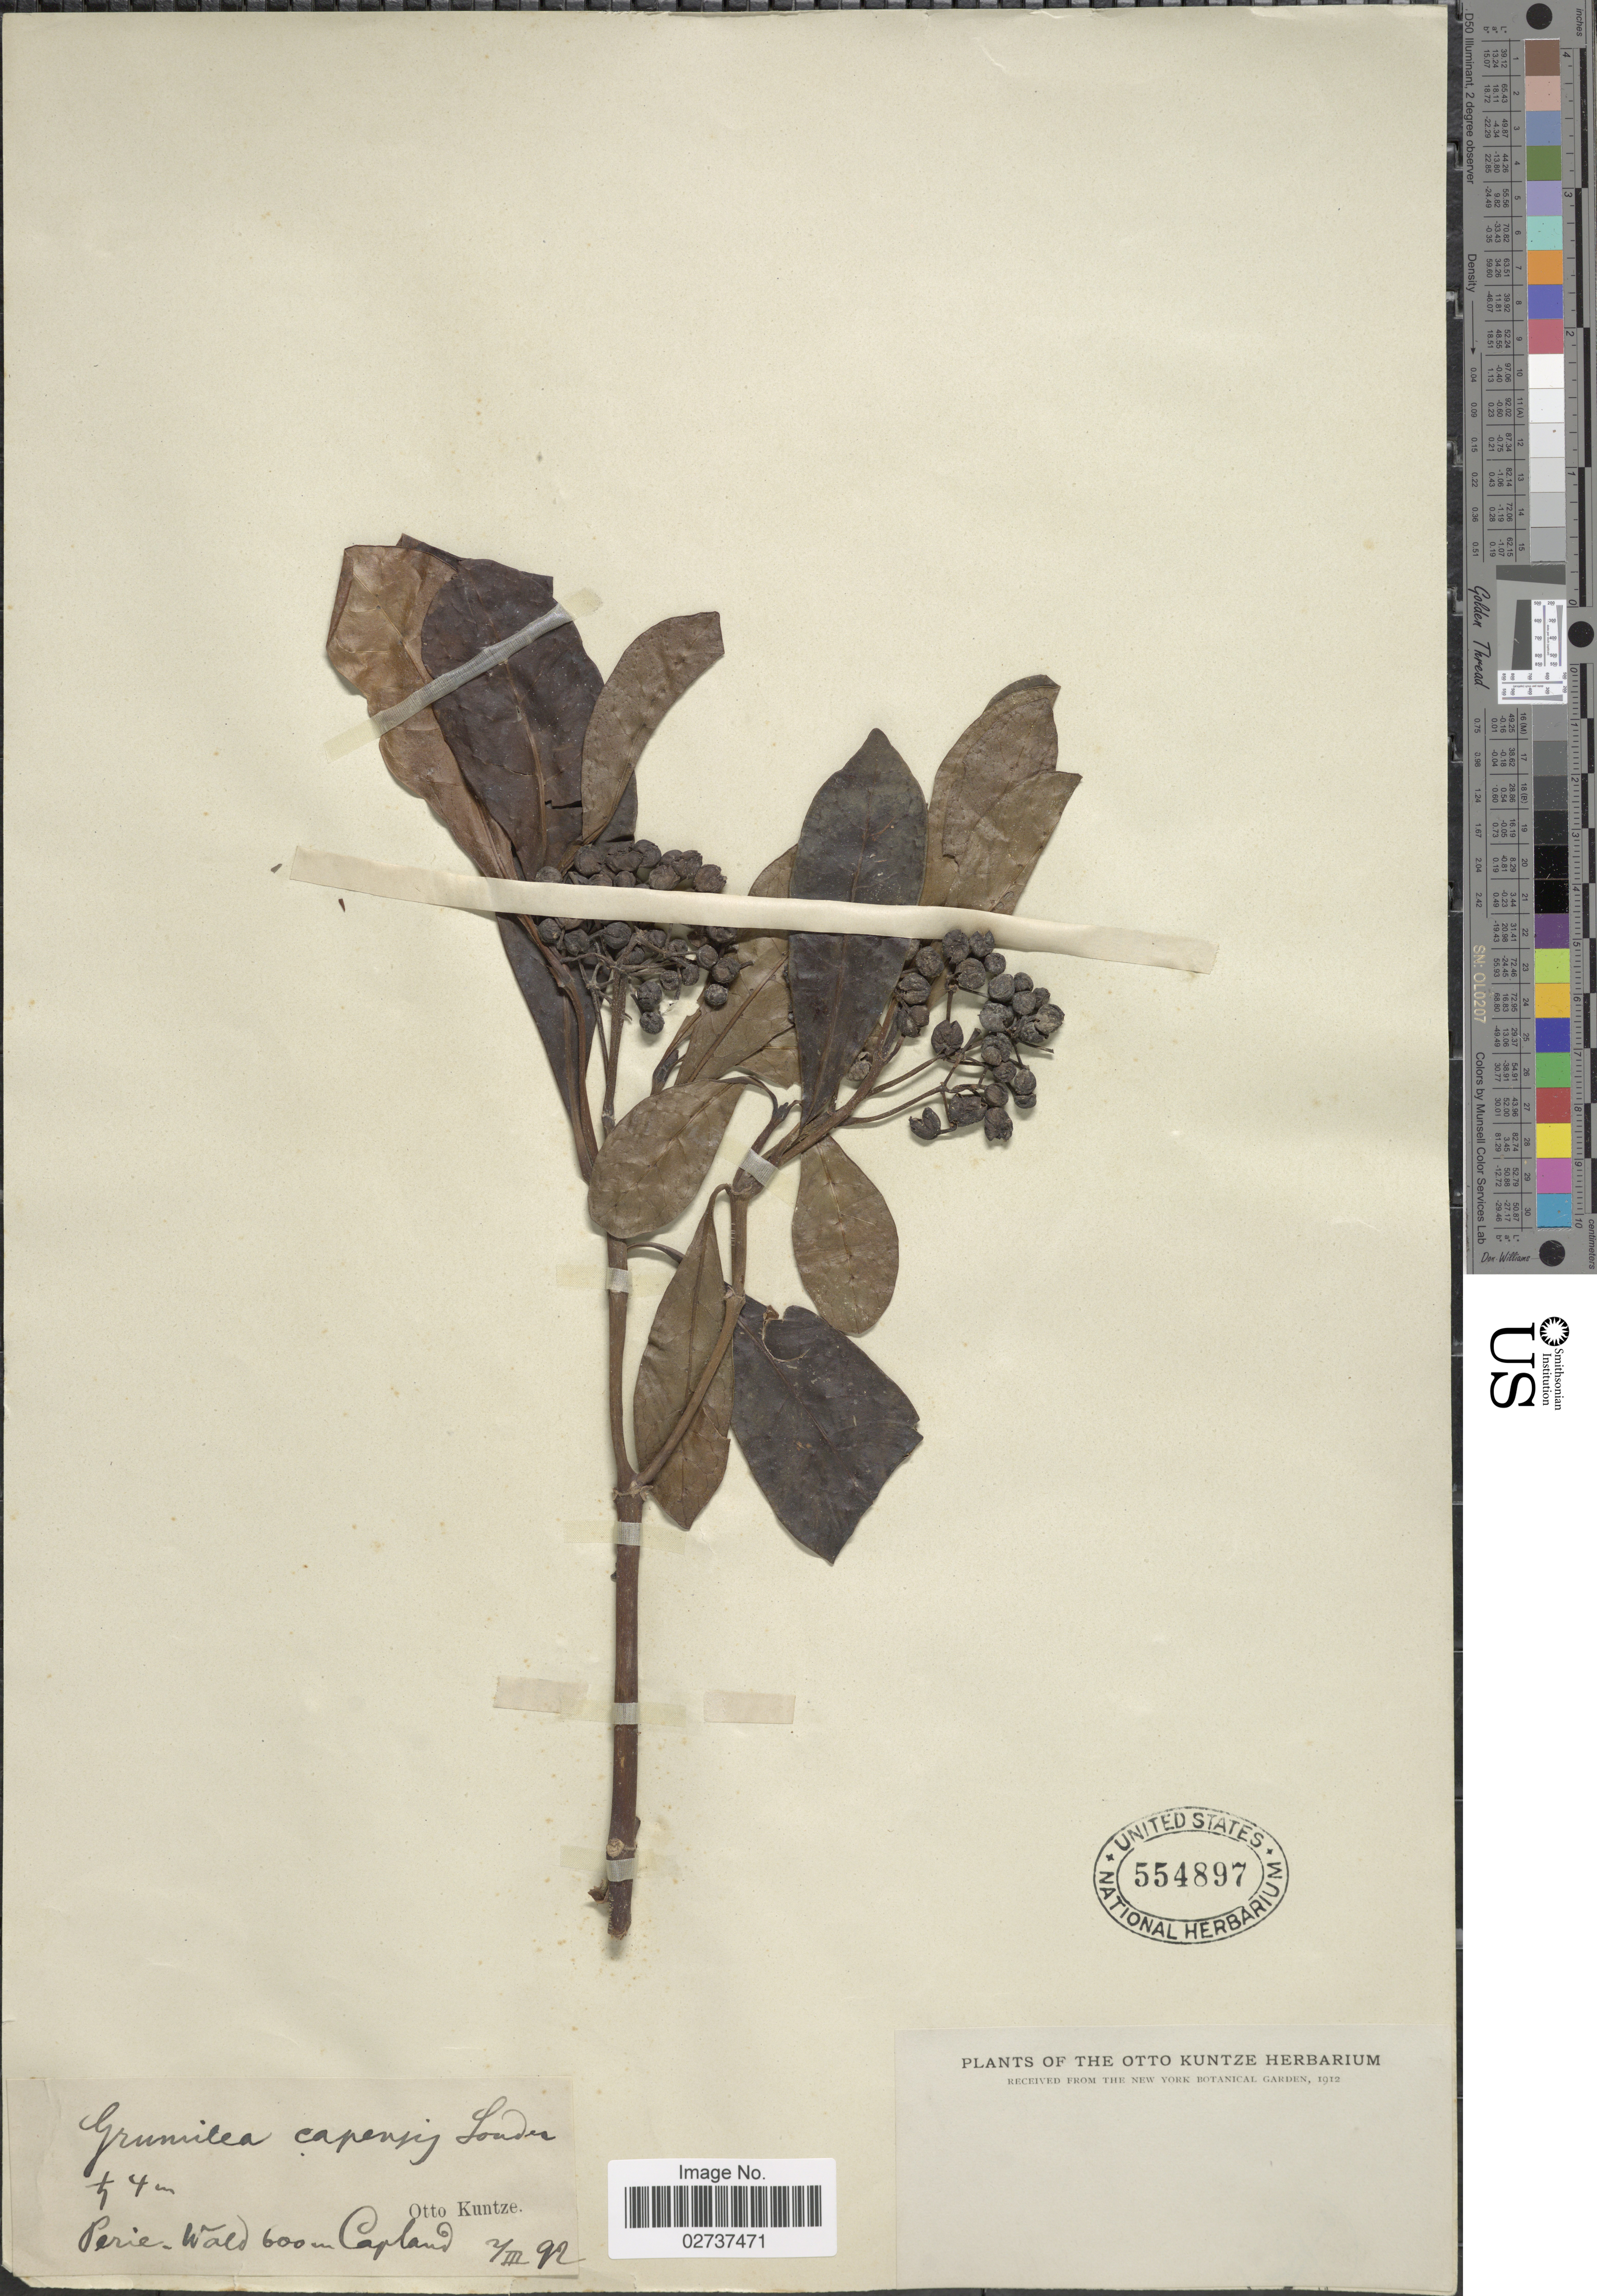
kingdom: Plantae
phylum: Tracheophyta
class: Magnoliopsida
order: Gentianales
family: Rubiaceae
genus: Psychotria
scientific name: Psychotria capensis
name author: (Eckl.) Vatke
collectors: C.E.O. Kuntze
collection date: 1892-03-02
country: South Africa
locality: Perie- Wald, Capland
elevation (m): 600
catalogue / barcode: US 554897